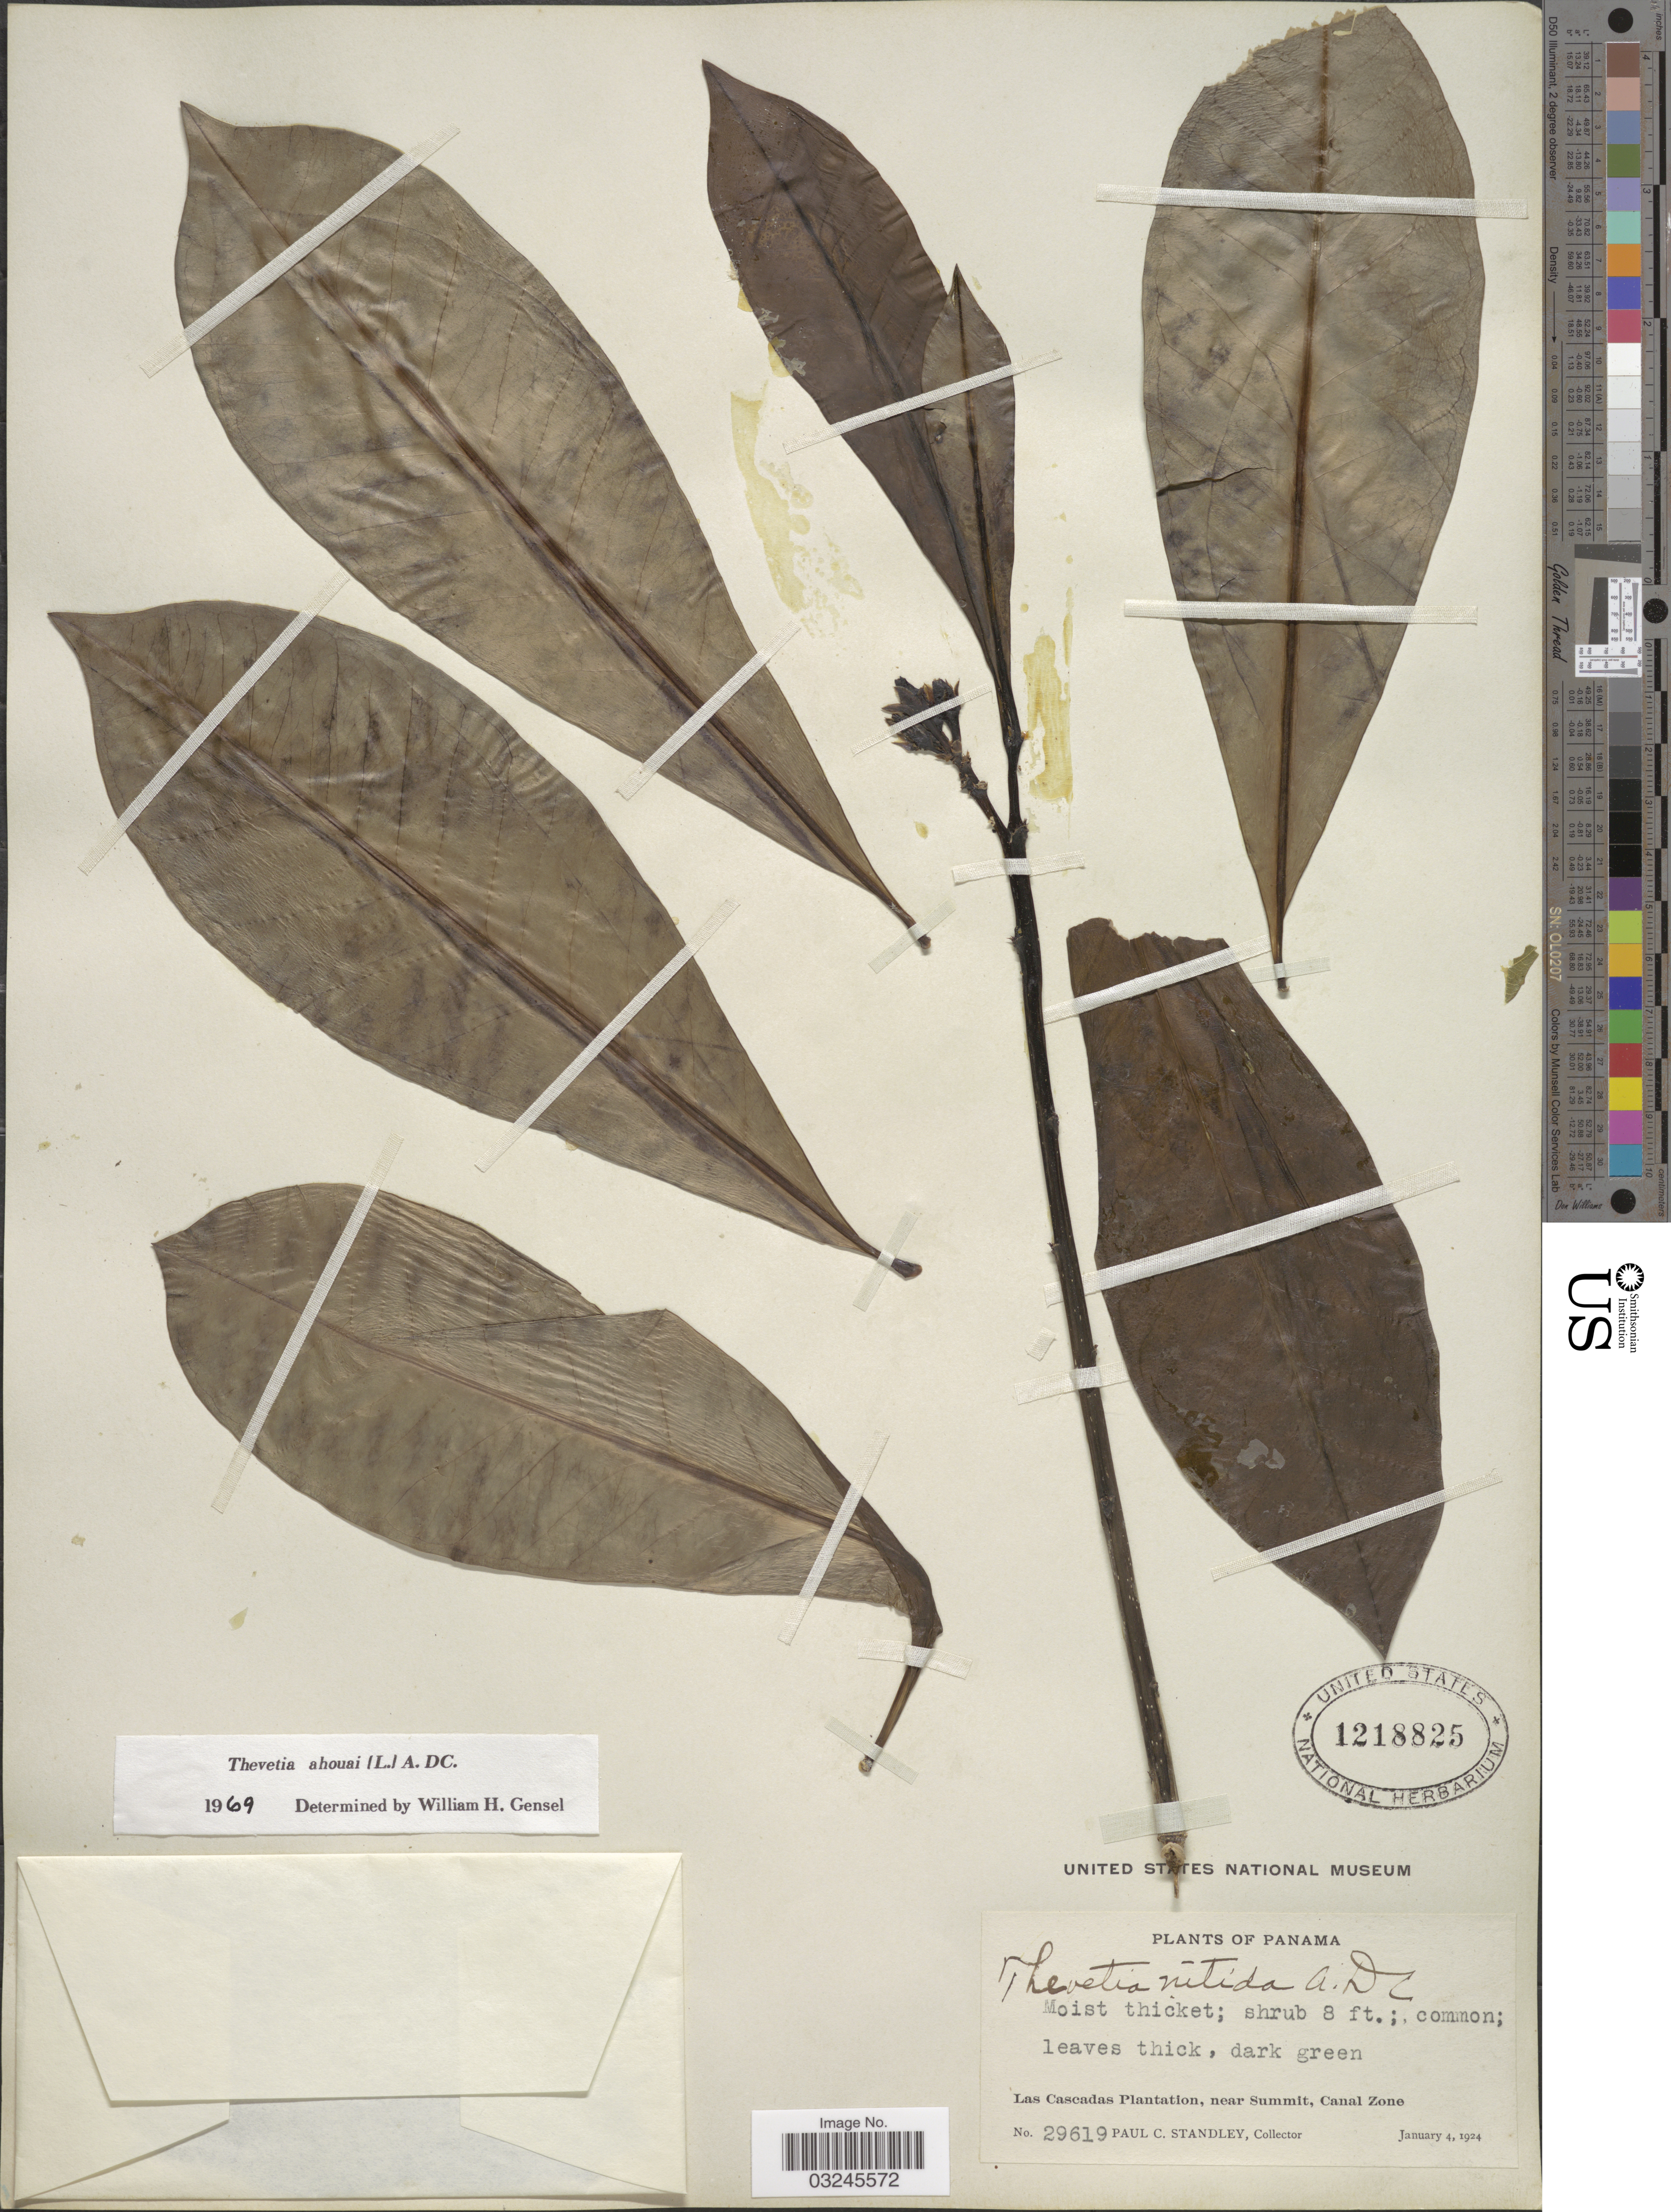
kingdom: Plantae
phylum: Tracheophyta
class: Magnoliopsida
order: Gentianales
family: Apocynaceae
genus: Thevetia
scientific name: Thevetia ahouai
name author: (L.) A. DC.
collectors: P. C. Standley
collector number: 29619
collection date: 1924-01-04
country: Panama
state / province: Colón / Panamá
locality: Las Cascadas Plantation, near Summit, Canal Zone.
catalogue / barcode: US 1218825